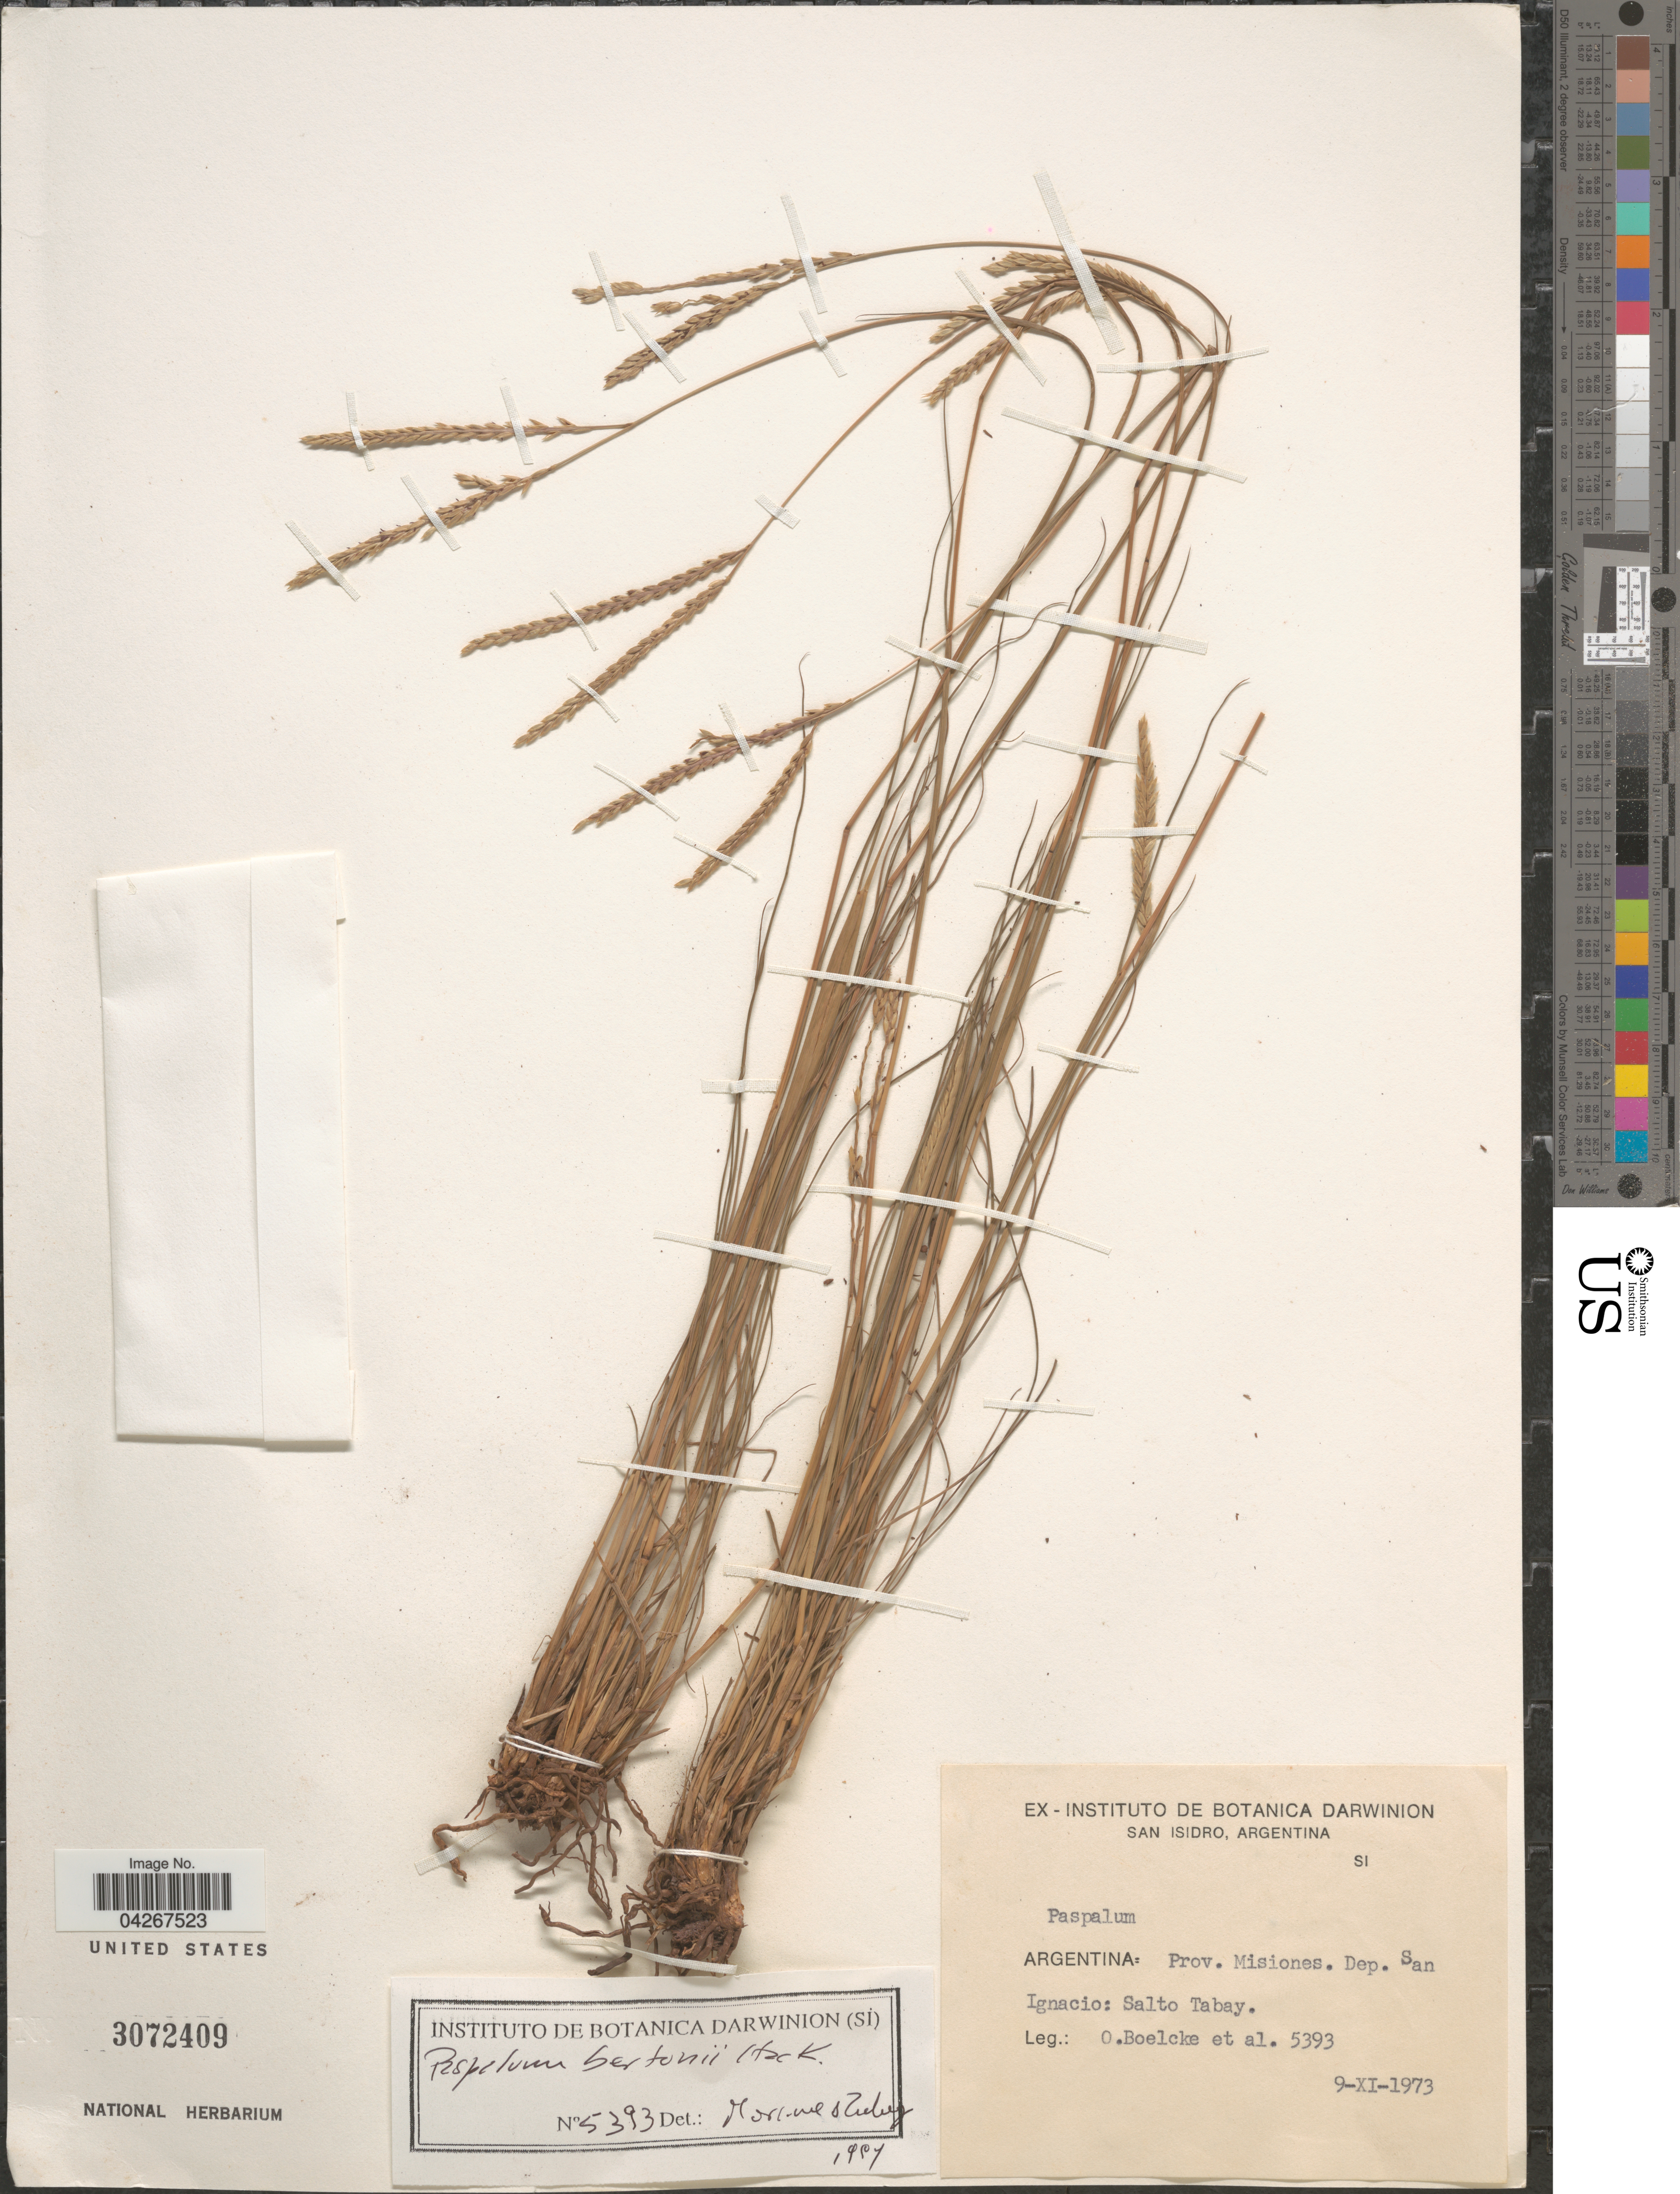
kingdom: Plantae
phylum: Tracheophyta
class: Liliopsida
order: Poales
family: Poaceae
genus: Paspalum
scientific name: Paspalum bertonii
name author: Hack.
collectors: O. Boelcke & et al.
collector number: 5393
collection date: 1973-11-09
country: Argentina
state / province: Misiones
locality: Dep. San Ignacio: Salto Tabay.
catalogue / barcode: US 3072409